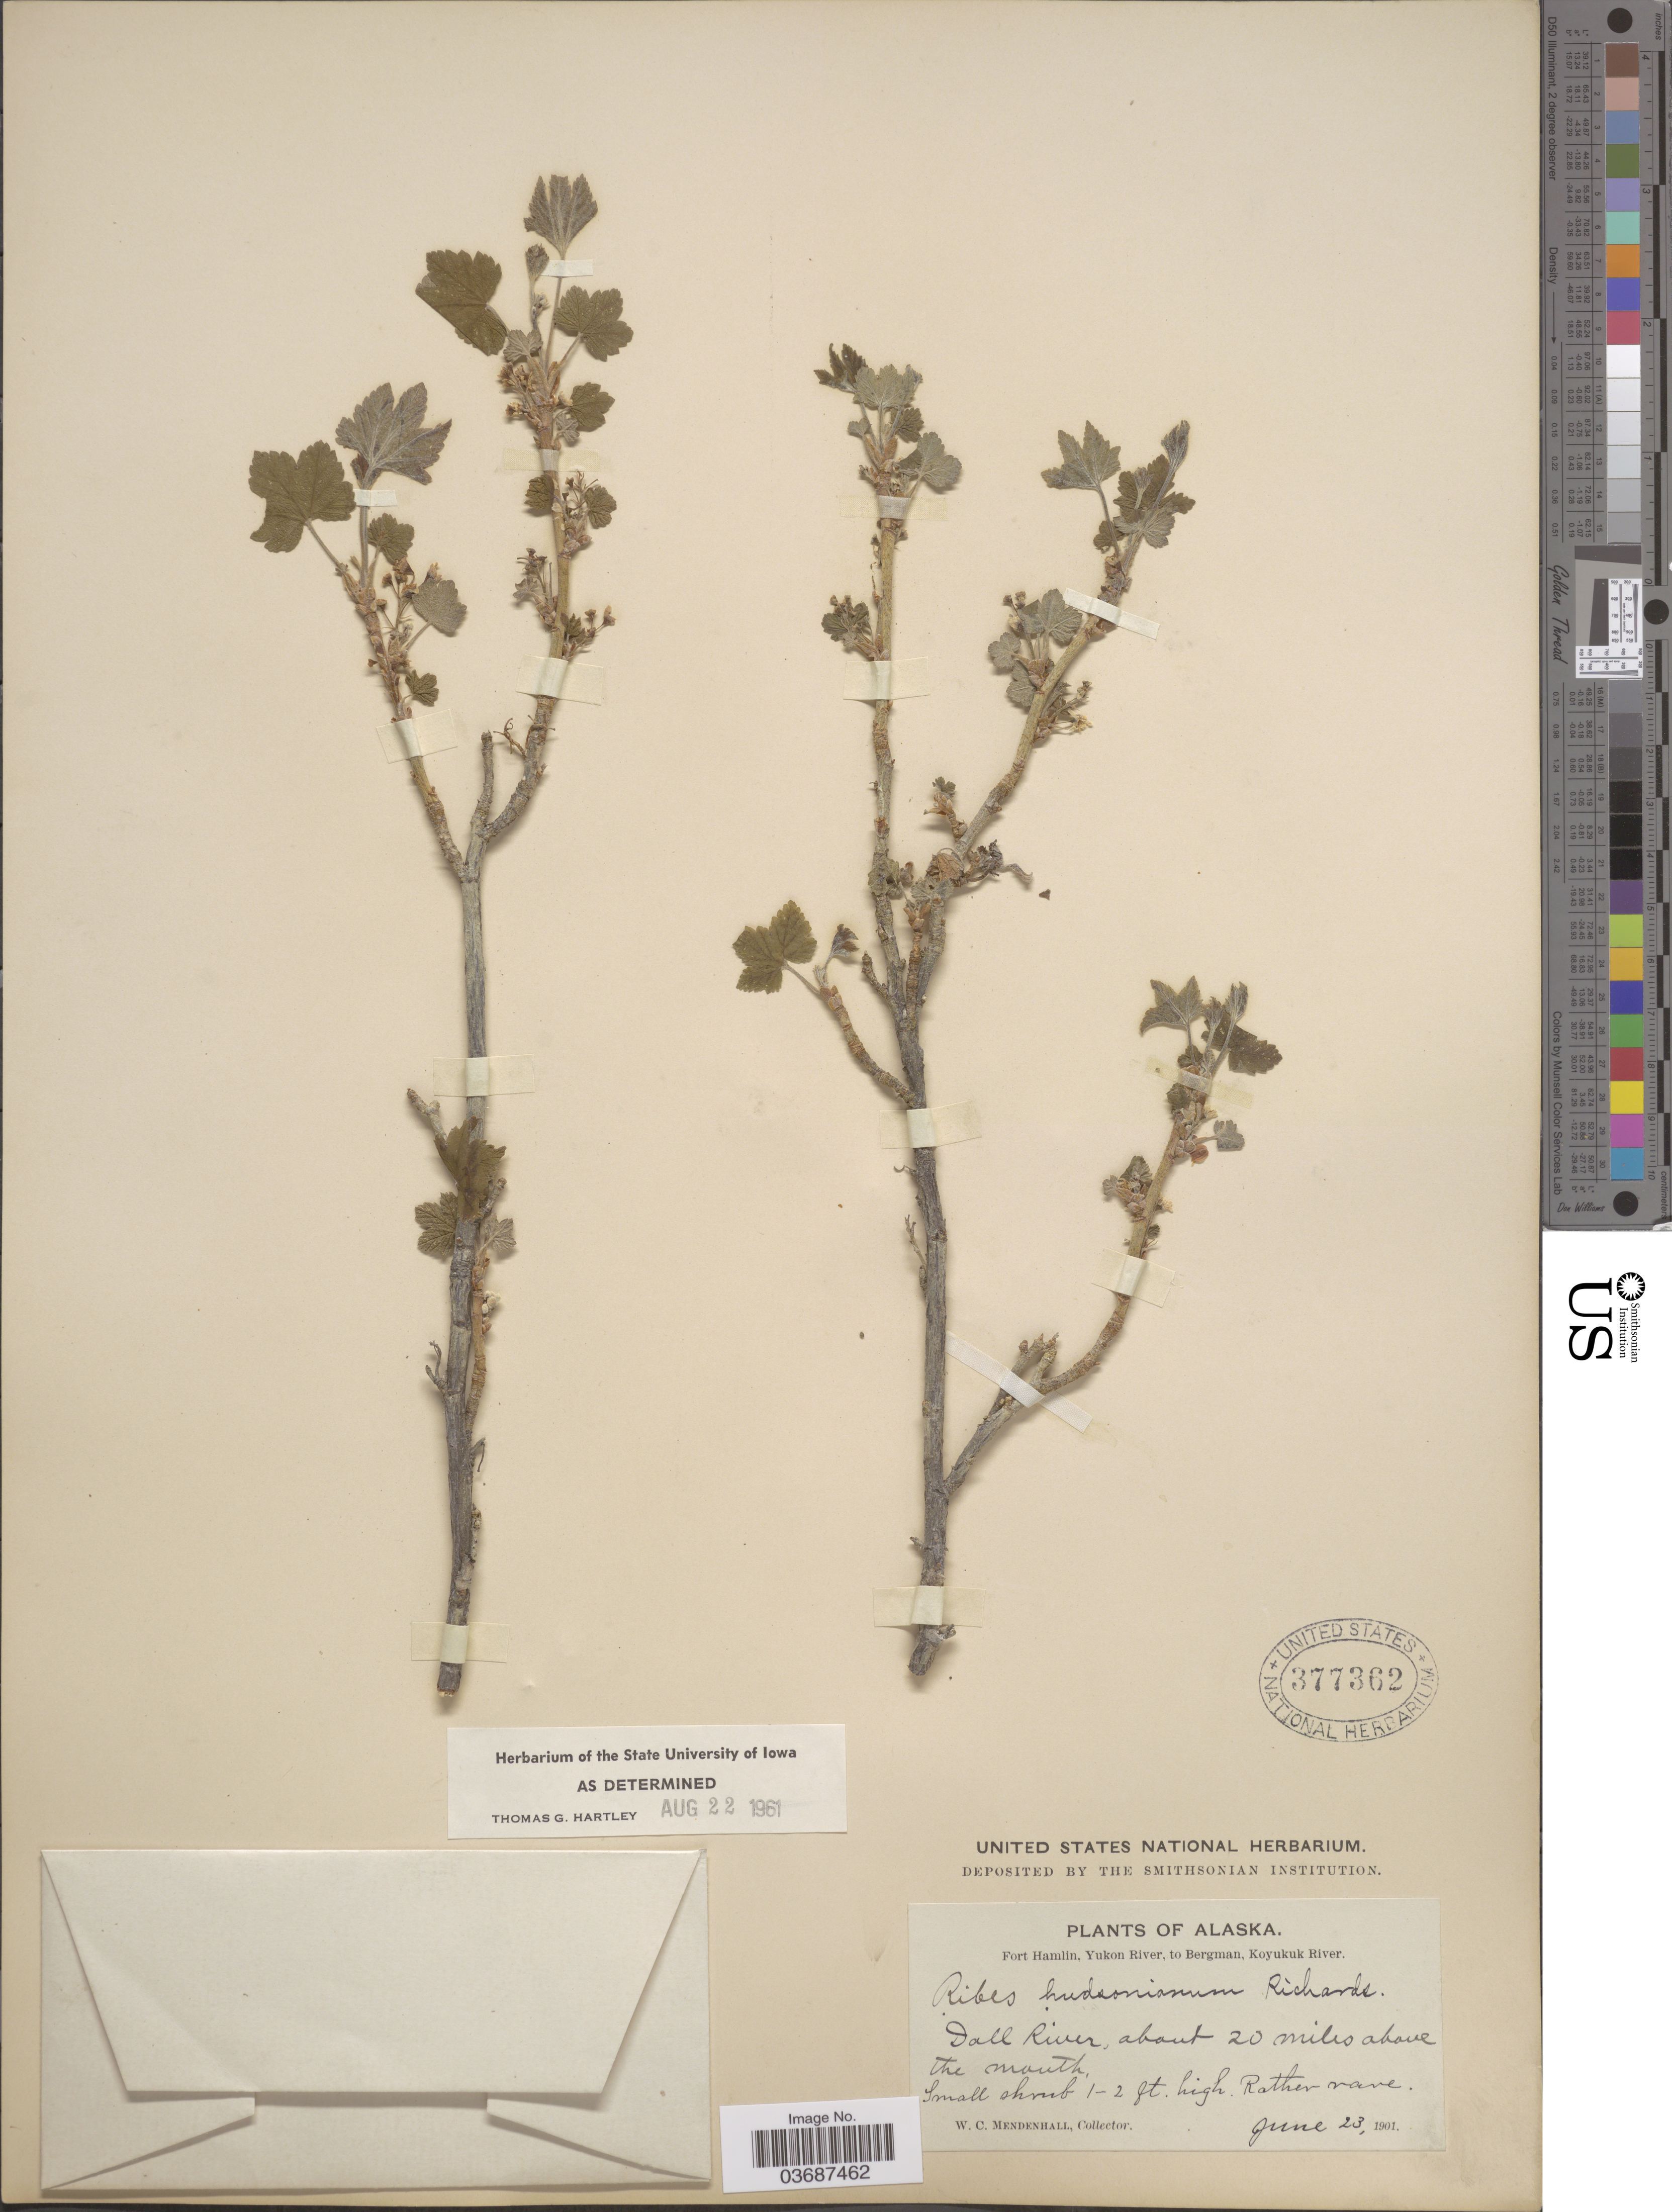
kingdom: Plantae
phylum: Tracheophyta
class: Magnoliopsida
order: Saxifragales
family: Grossulariaceae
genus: Ribes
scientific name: Ribes hudsonianum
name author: Richardson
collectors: W. Mendenhall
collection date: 1901-06-23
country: United States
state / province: Alaska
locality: Fort Hamlin, Yukon River, to Bergman, Koyukuk River. Dall River, about 20 miles above the mouth.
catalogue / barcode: US 377362